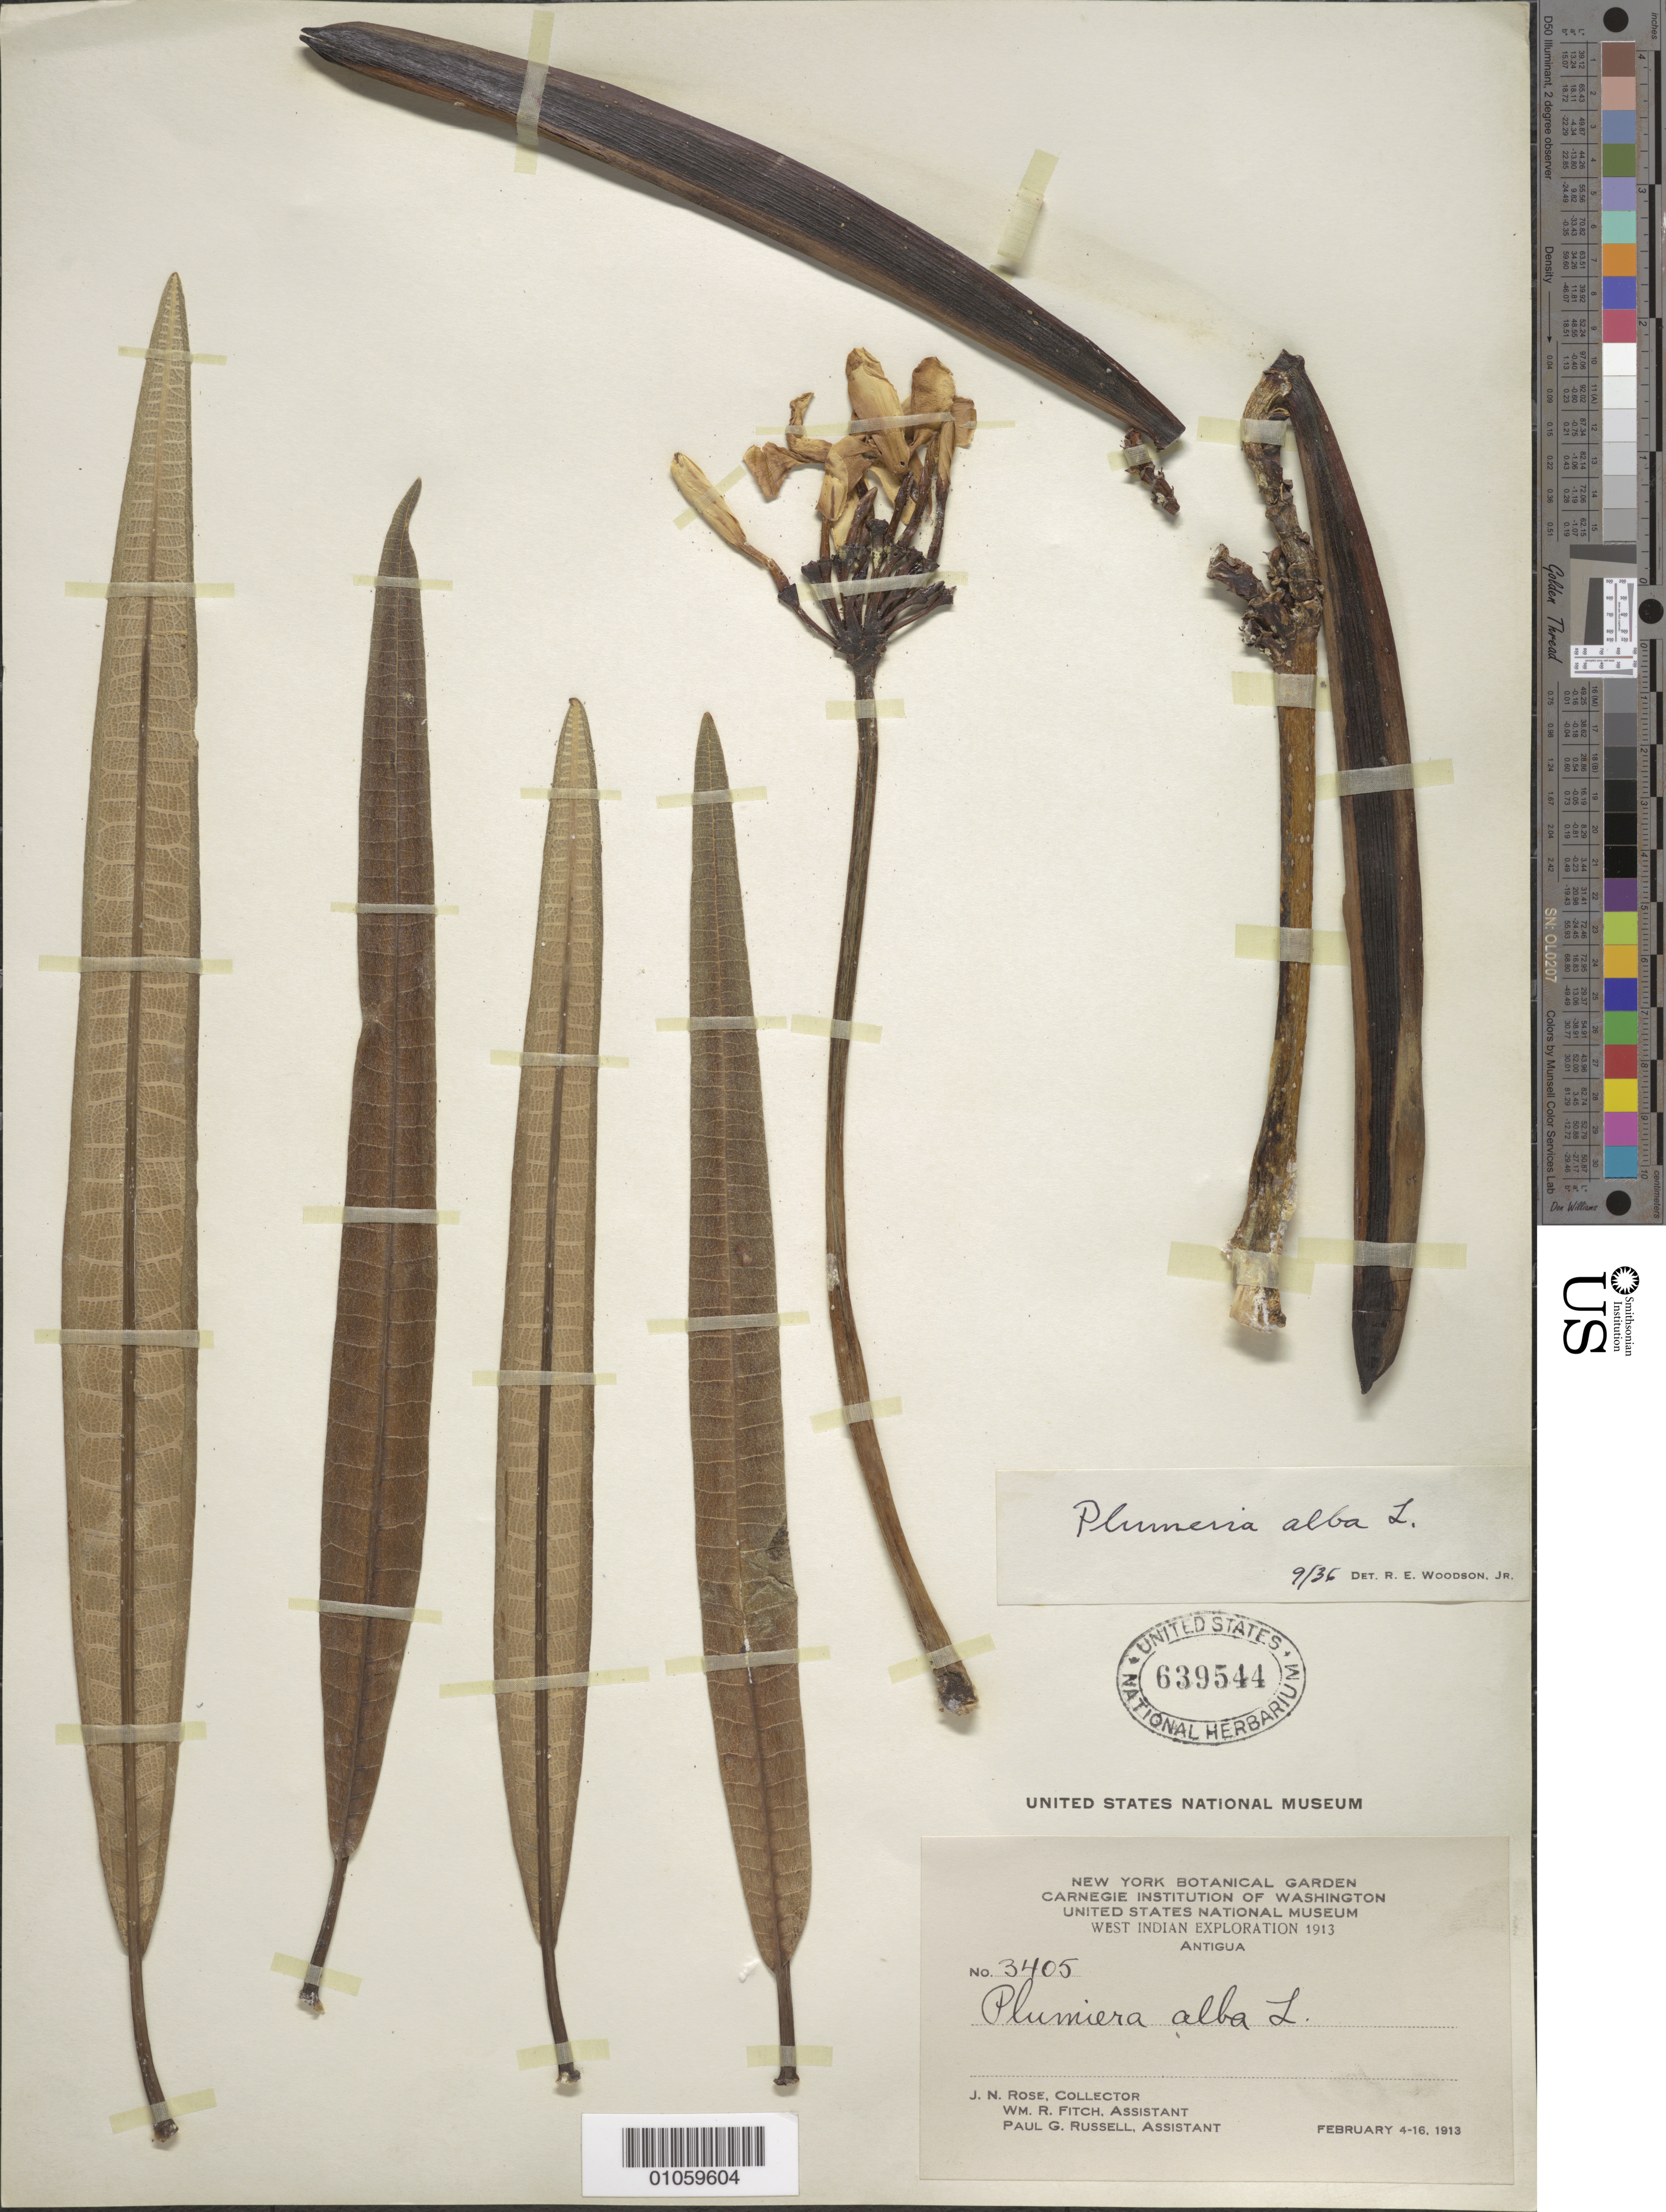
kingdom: Plantae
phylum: Tracheophyta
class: Magnoliopsida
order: Gentianales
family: Apocynaceae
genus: Plumeria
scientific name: Plumeria alba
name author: L.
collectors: J. N. Rose, W. R. Fitch & P. G. Russell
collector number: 3405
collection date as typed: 04 Feb 1913 to 16 Feb 1913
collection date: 1913-02-04/1913-02-16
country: Antigua and Barbuda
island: Antigua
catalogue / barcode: US 639544